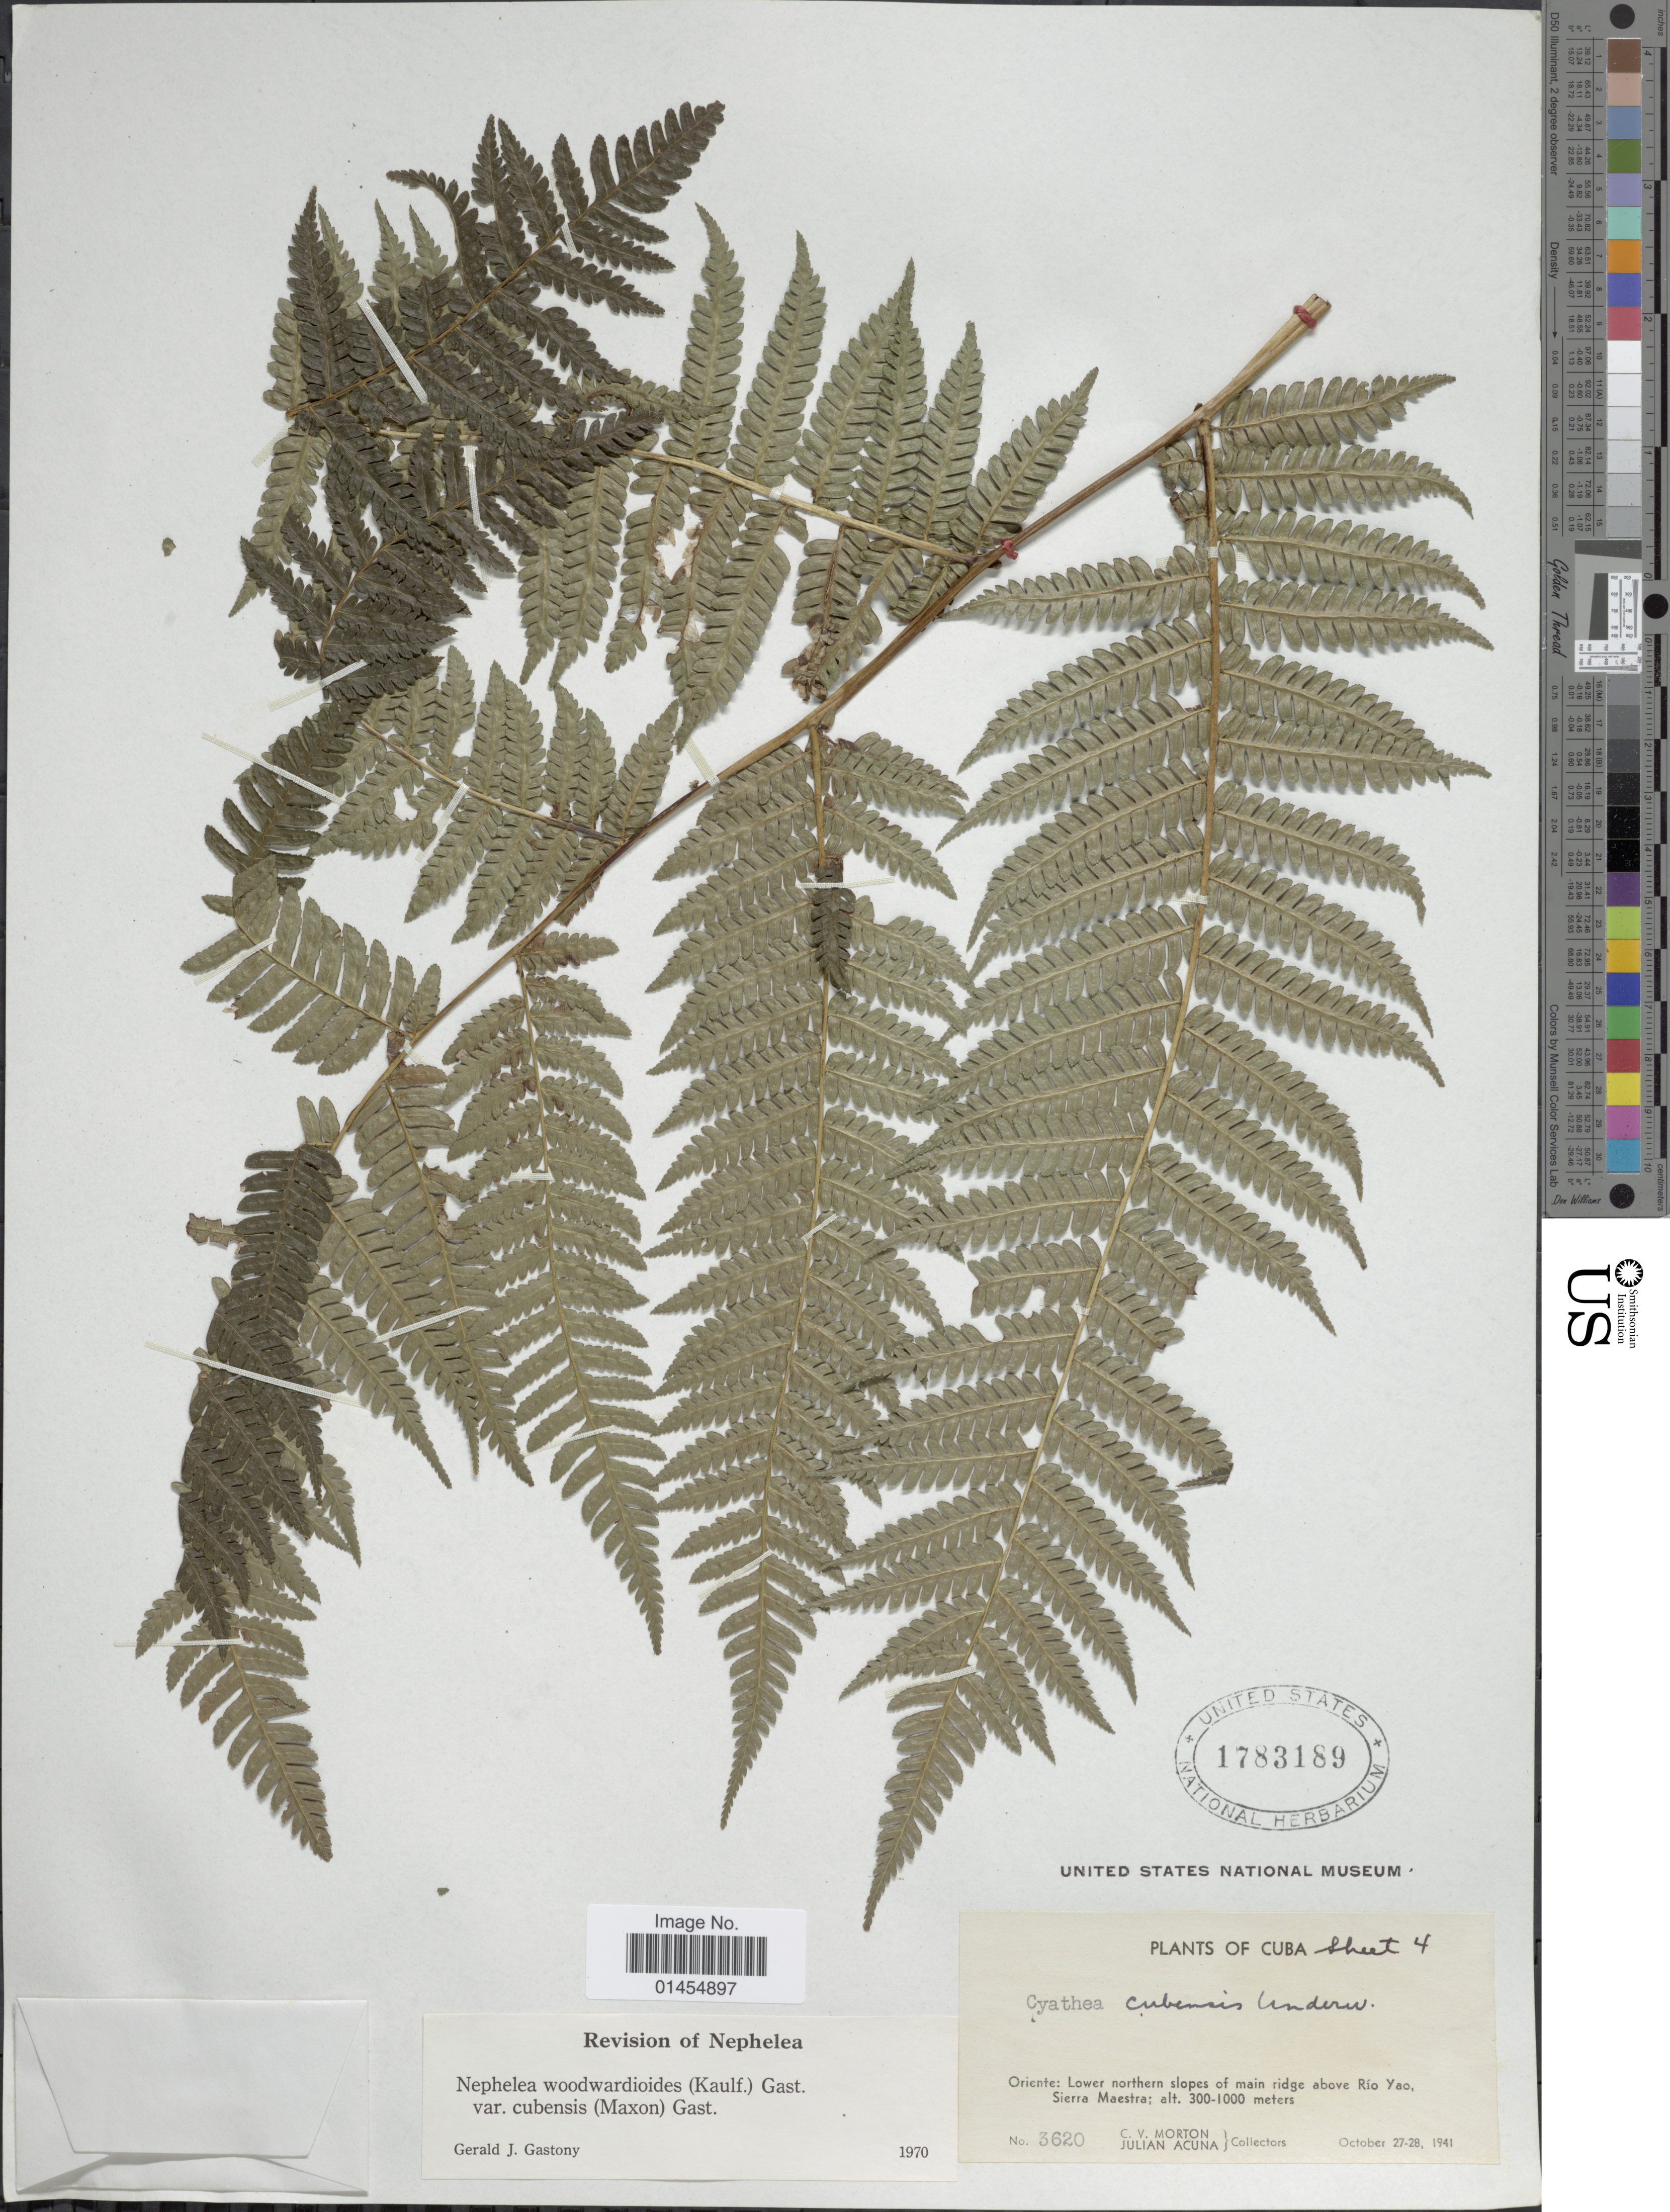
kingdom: Plantae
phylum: Tracheophyta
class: Polypodiopsida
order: Cyatheales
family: Cyatheaceae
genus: Alsophila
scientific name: Alsophila woodwardioides var. cubensis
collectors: C. V. Morton & J. B. Acuña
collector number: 3620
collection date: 1941-10-27/1941-10-28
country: Cuba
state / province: Oriente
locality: Lower northern slopes of main ridge above Río Yao, Sierra Maestra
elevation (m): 300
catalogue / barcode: US 1783189